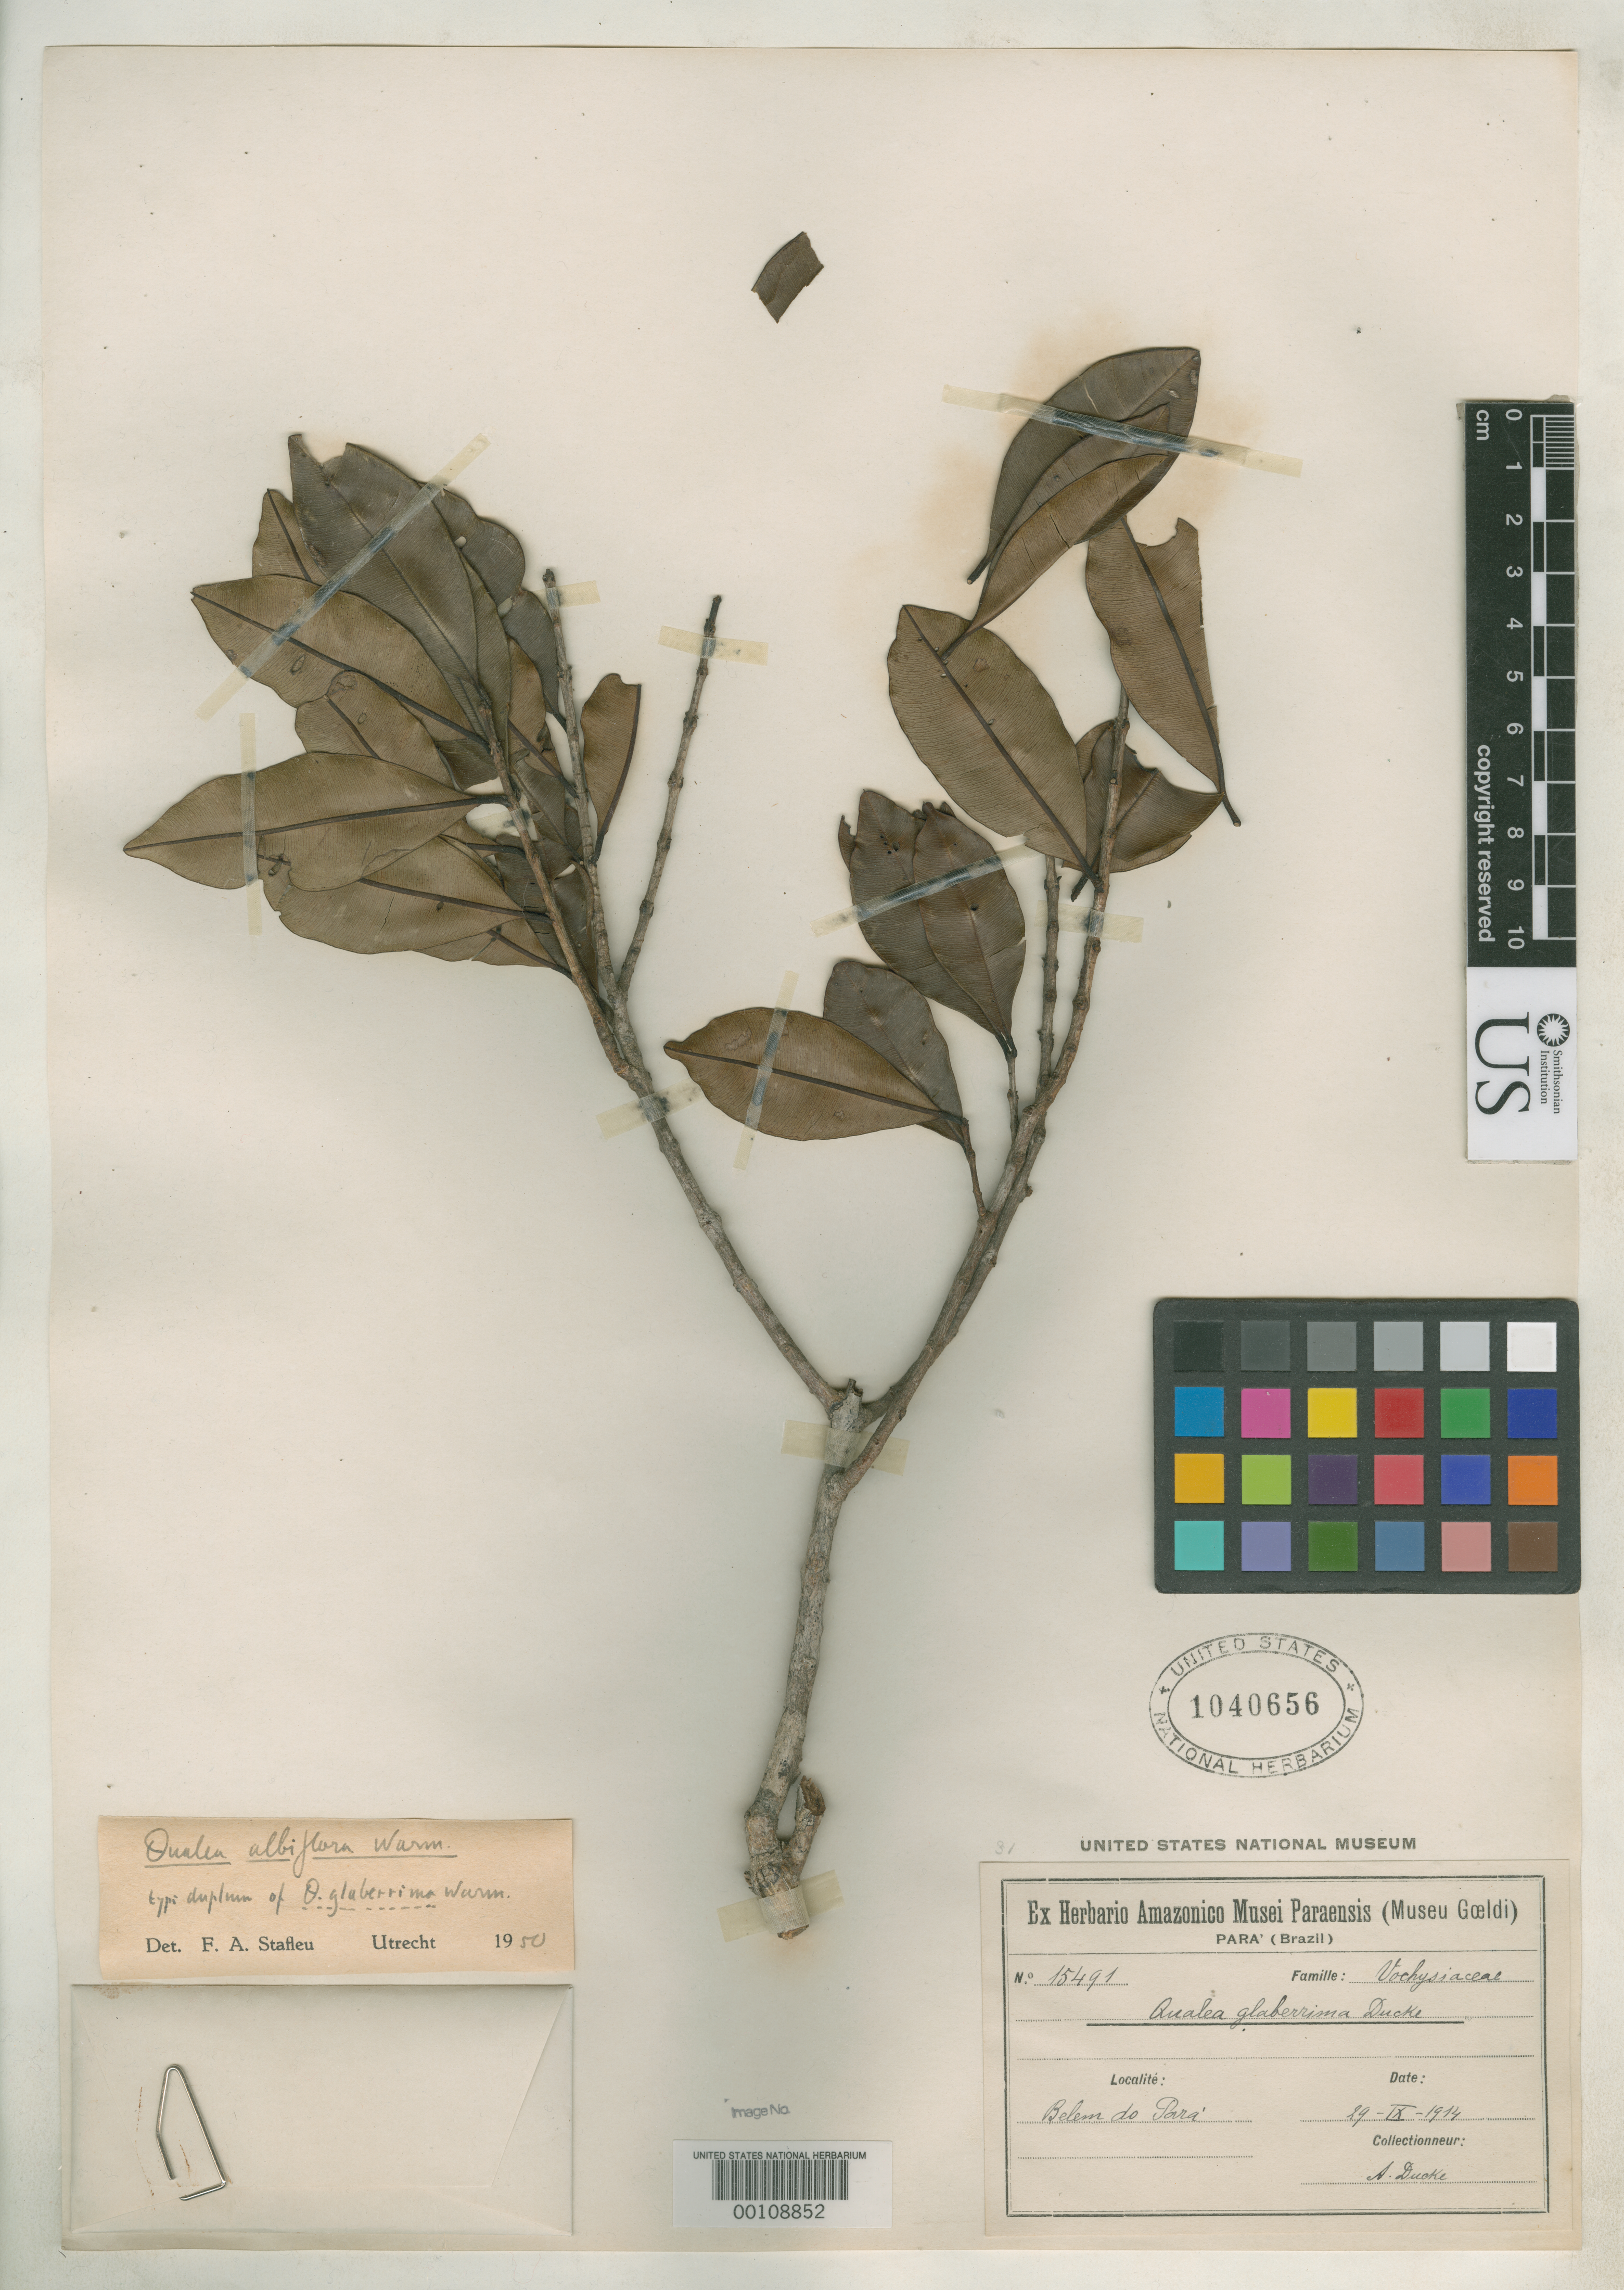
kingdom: Plantae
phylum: Tracheophyta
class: Magnoliopsida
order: Myrtales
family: Vochysiaceae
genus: Qualea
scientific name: Qualea glaberrima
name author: Ducke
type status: Isotype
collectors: A. Ducke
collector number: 15491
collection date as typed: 29 Sep 1914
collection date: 1914-09-29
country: Brazil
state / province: Pará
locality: Belem.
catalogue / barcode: US 1040656